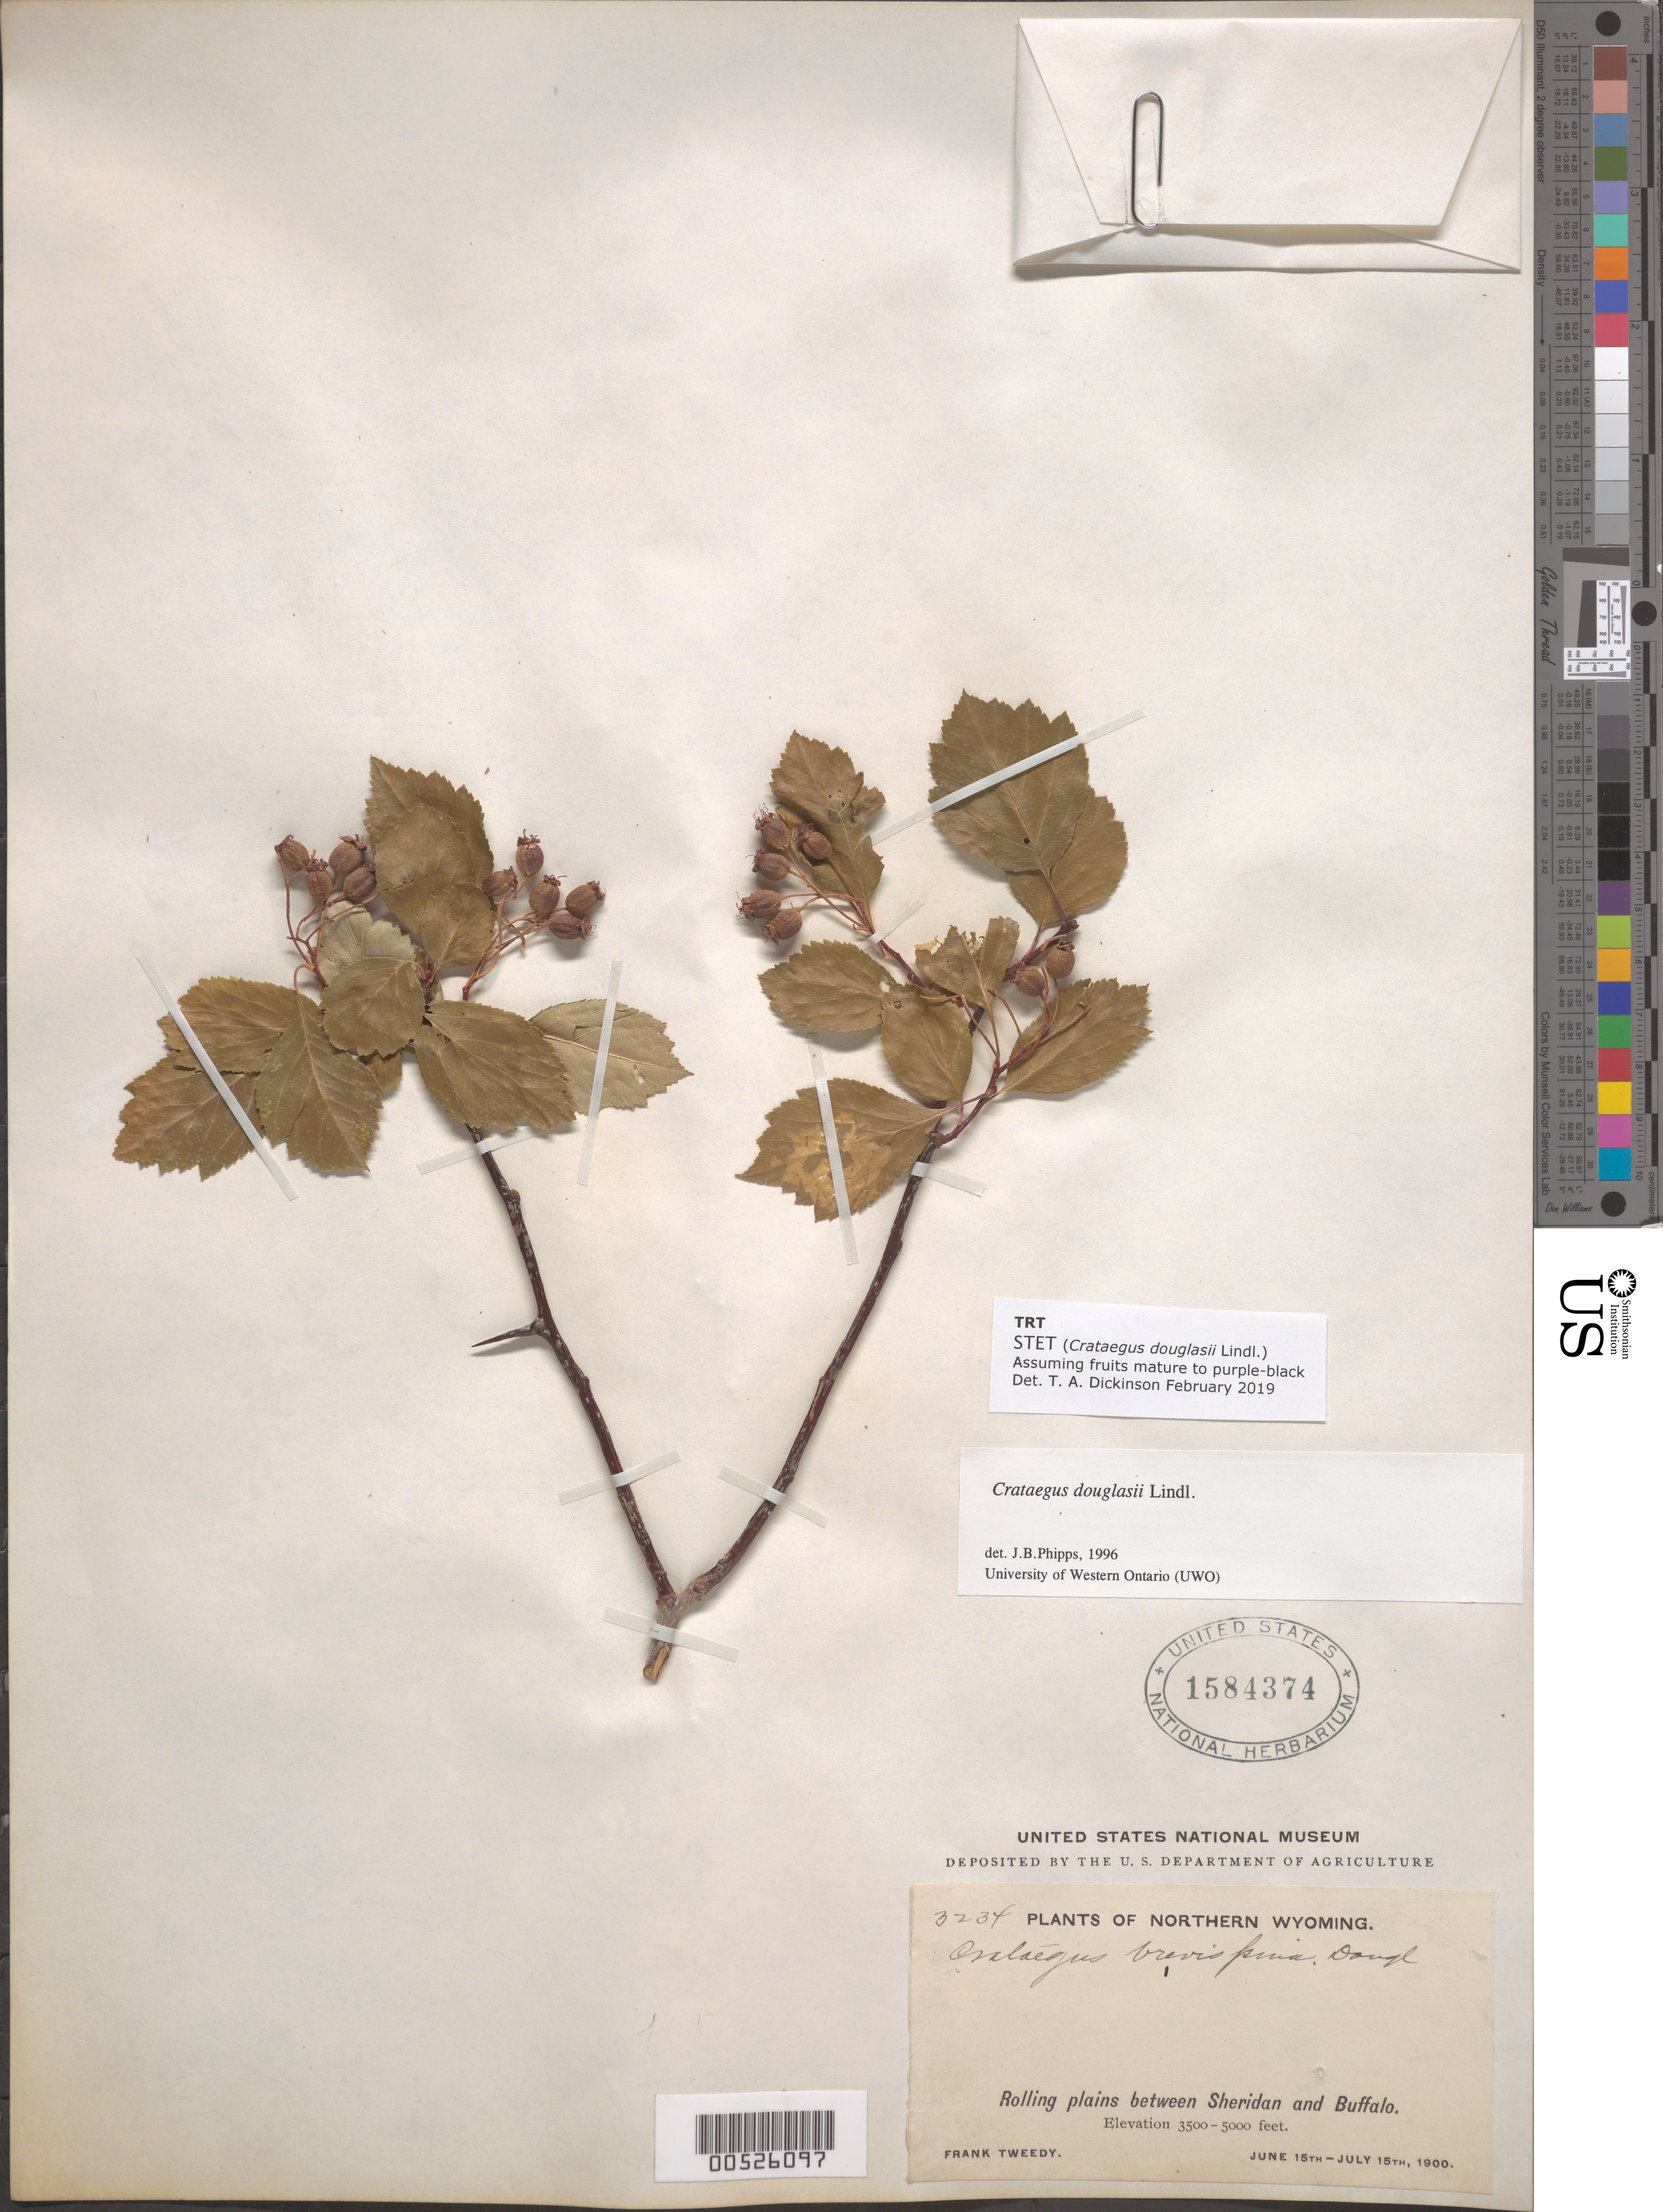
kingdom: Plantae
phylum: Tracheophyta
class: Magnoliopsida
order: Rosales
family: Rosaceae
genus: Crataegus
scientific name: Crataegus douglasii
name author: Lindl.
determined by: Phipps, James B., (UWO), University of Western Ontario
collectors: F. Tweedy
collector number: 3234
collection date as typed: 15 Jun 1900 to 15 Jul 1900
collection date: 1900-06-15/1900-07-15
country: United States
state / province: Wyoming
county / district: Johnson / Sheridan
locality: Between Sheridan and Buffalo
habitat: Rolling plains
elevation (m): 1066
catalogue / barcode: US 1584374